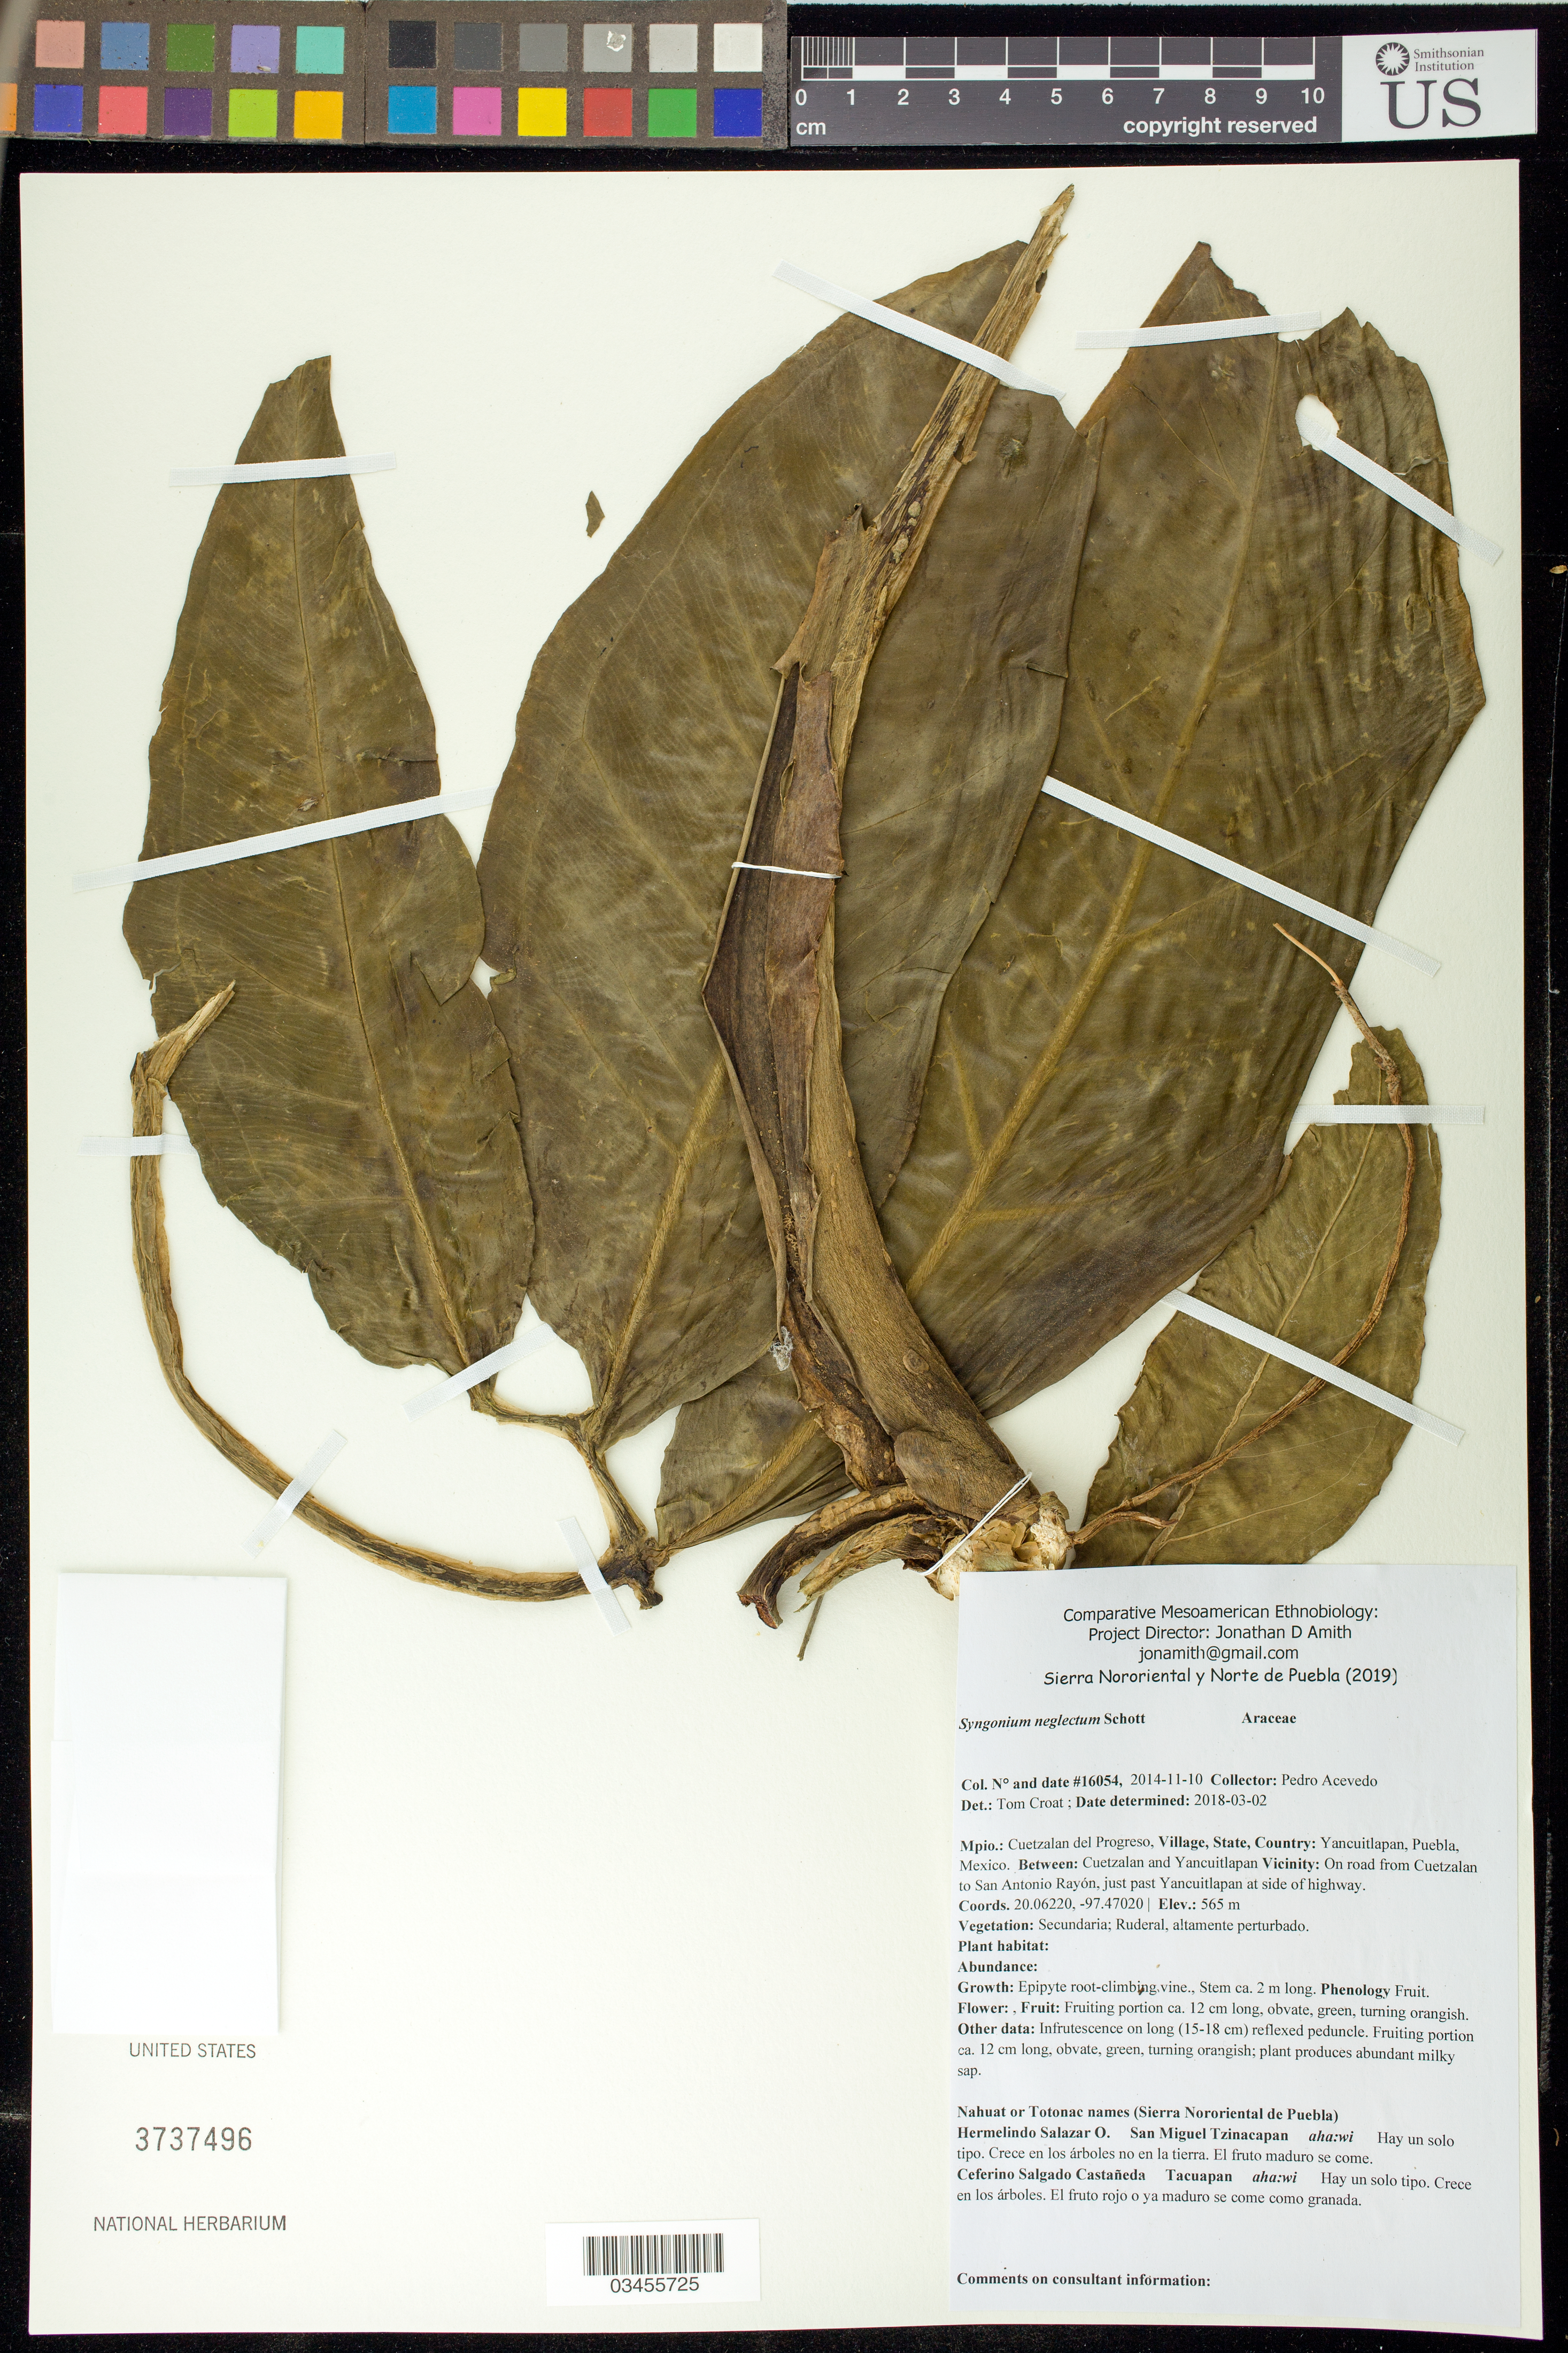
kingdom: Plantae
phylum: Tracheophyta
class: Liliopsida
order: Alismatales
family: Araceae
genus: Syngonium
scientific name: Syngonium neglectum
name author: Schott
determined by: Croat, Thomas B., Missouri Botanical Garden (MO)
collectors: P. Acevedo-Rodr.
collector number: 16054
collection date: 2014-11-10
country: México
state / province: Puebla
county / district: Cuetzalan del Progreso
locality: PUEBLO: Yancuitlapan; LOCALIDAD EXACTA: On road from Cuetzalan to San Antonio Rayon, just past Yancuitlapan at side of highway.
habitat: VEGETACIÓN y HABITAT: Ruderal, altamente perturbado.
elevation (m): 565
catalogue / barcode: US 3737496